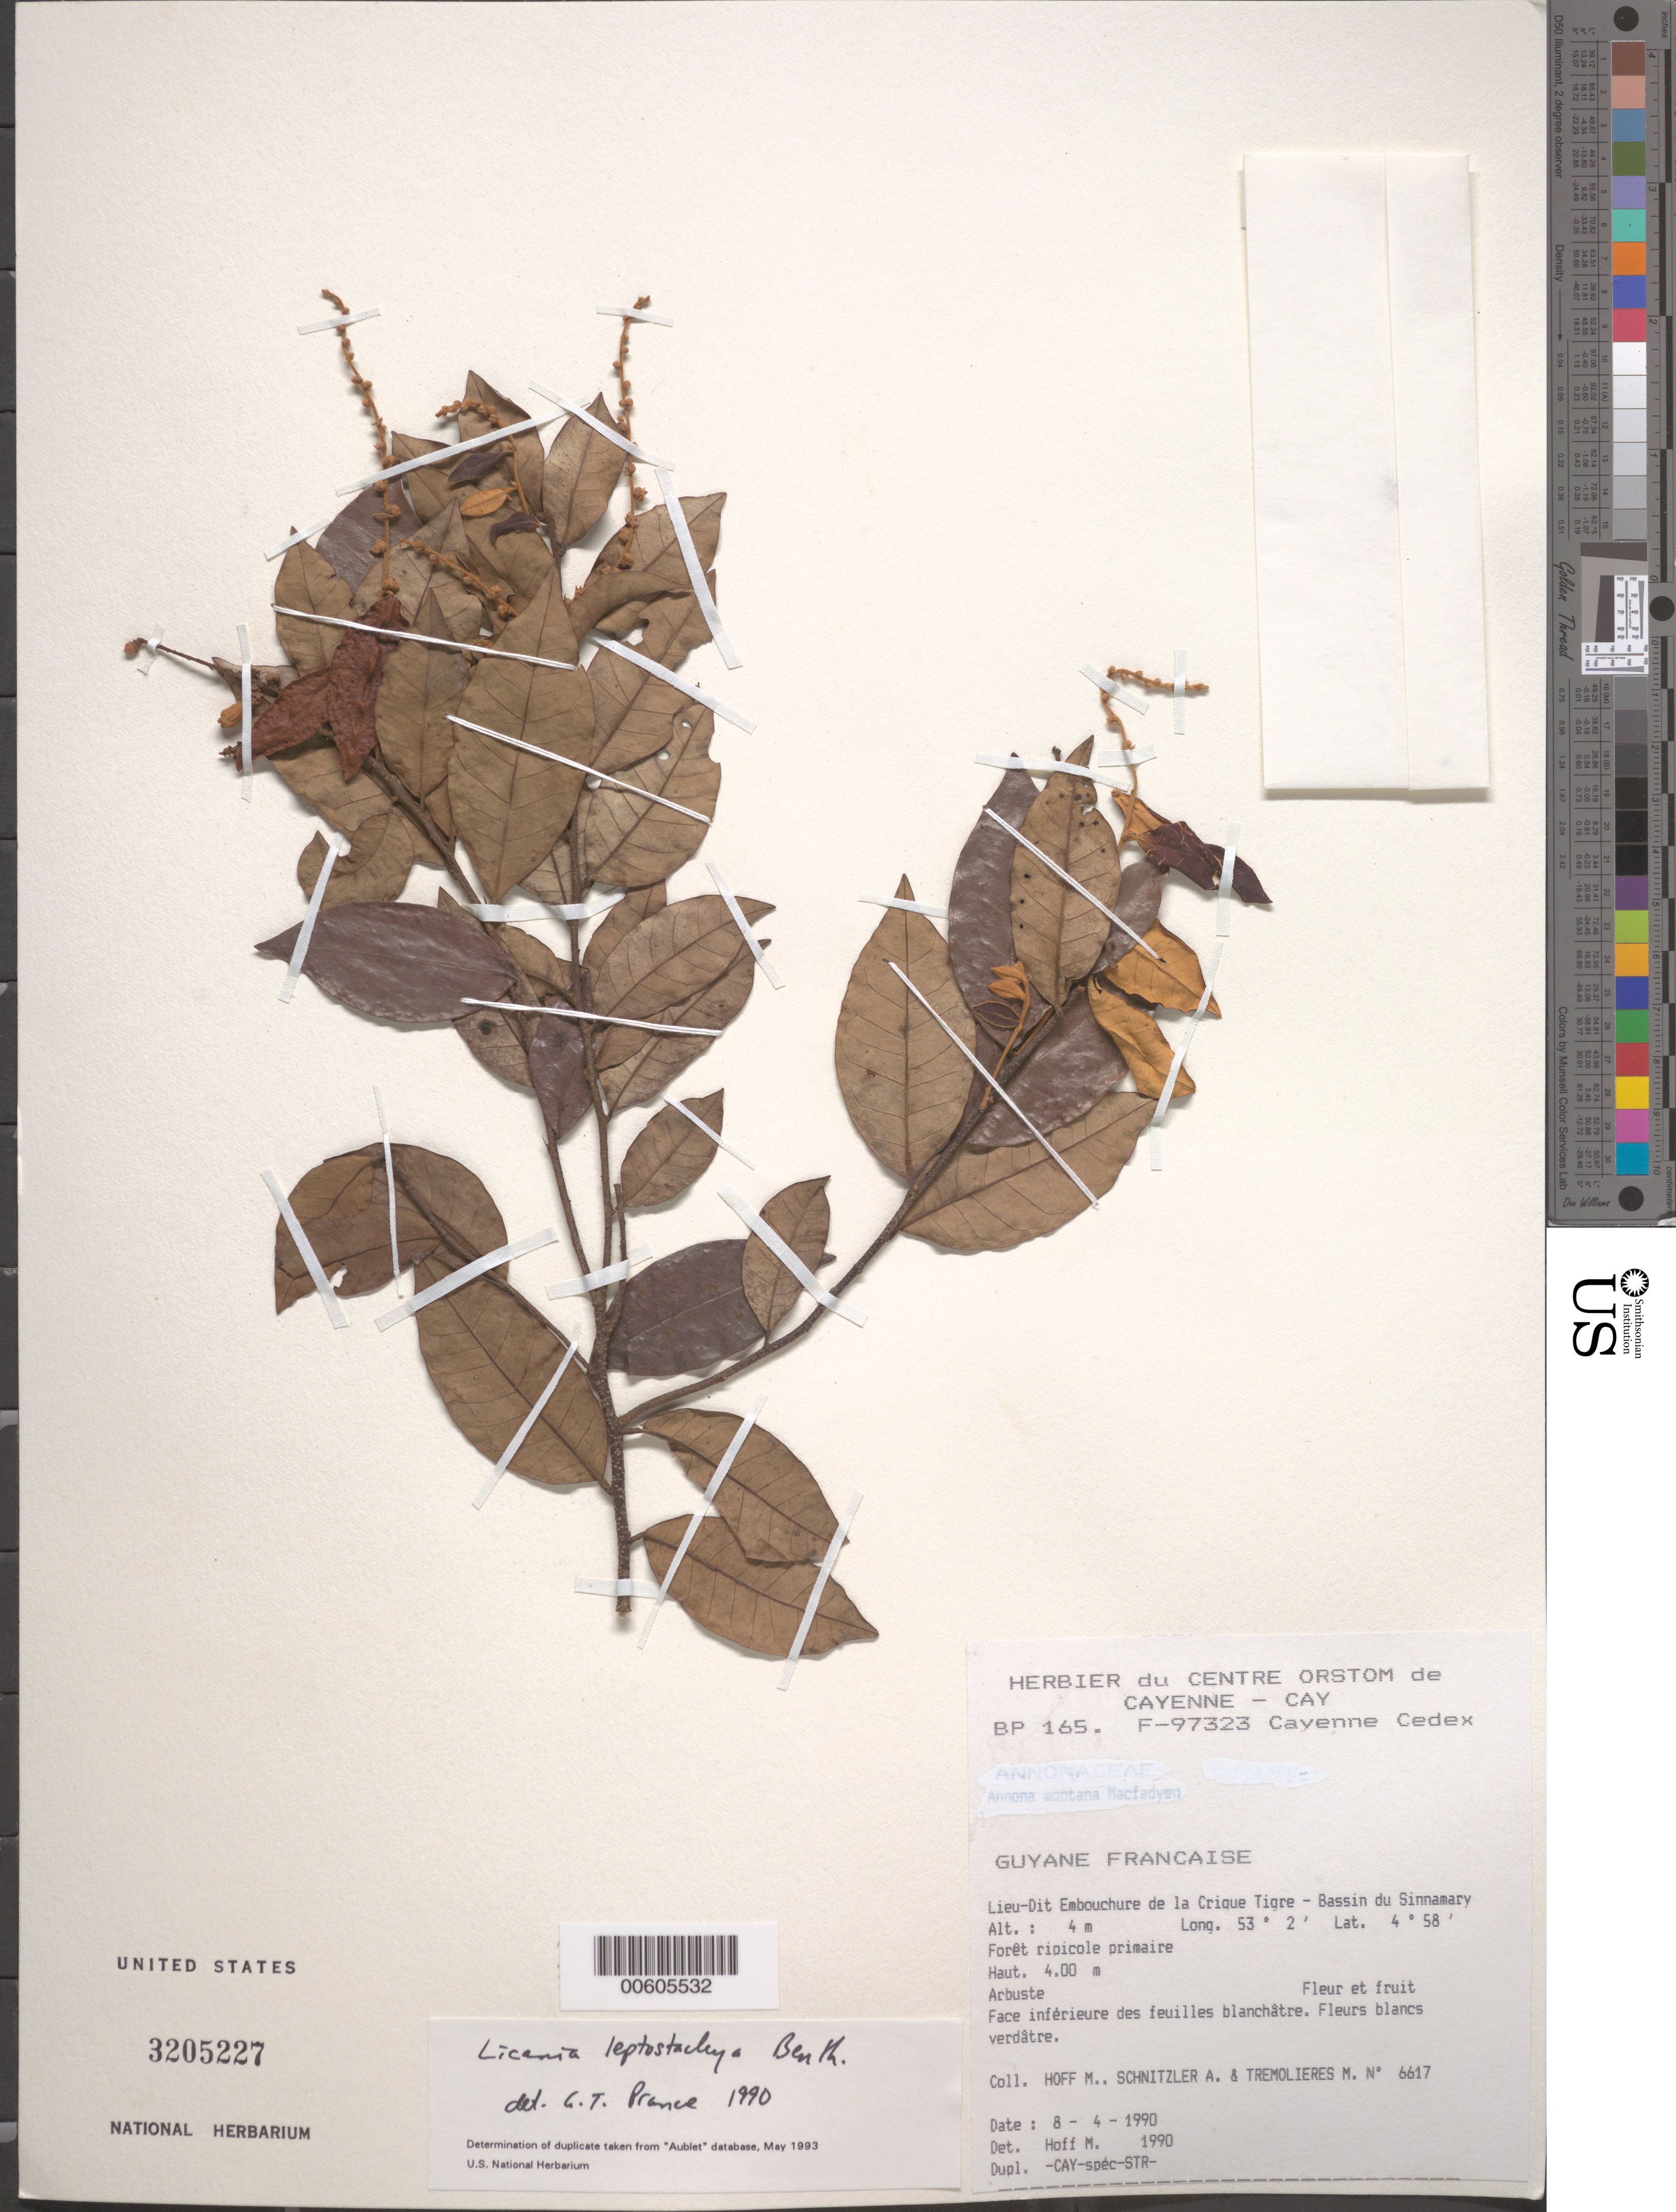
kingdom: Plantae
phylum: Tracheophyta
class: Magnoliopsida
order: Malpighiales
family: Chrysobalanaceae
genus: Licania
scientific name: Licania leptostachya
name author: Benth.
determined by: Prance, G. T.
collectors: M. Hoff, A. Schnitzler & M. Tremolieres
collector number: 6617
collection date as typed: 8-Apr-90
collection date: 1990-04-08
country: French Guiana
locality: Crique Tigre, embouchure; Bassin du Sinnamary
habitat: Primary riparian forest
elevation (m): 4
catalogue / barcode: US 3205227